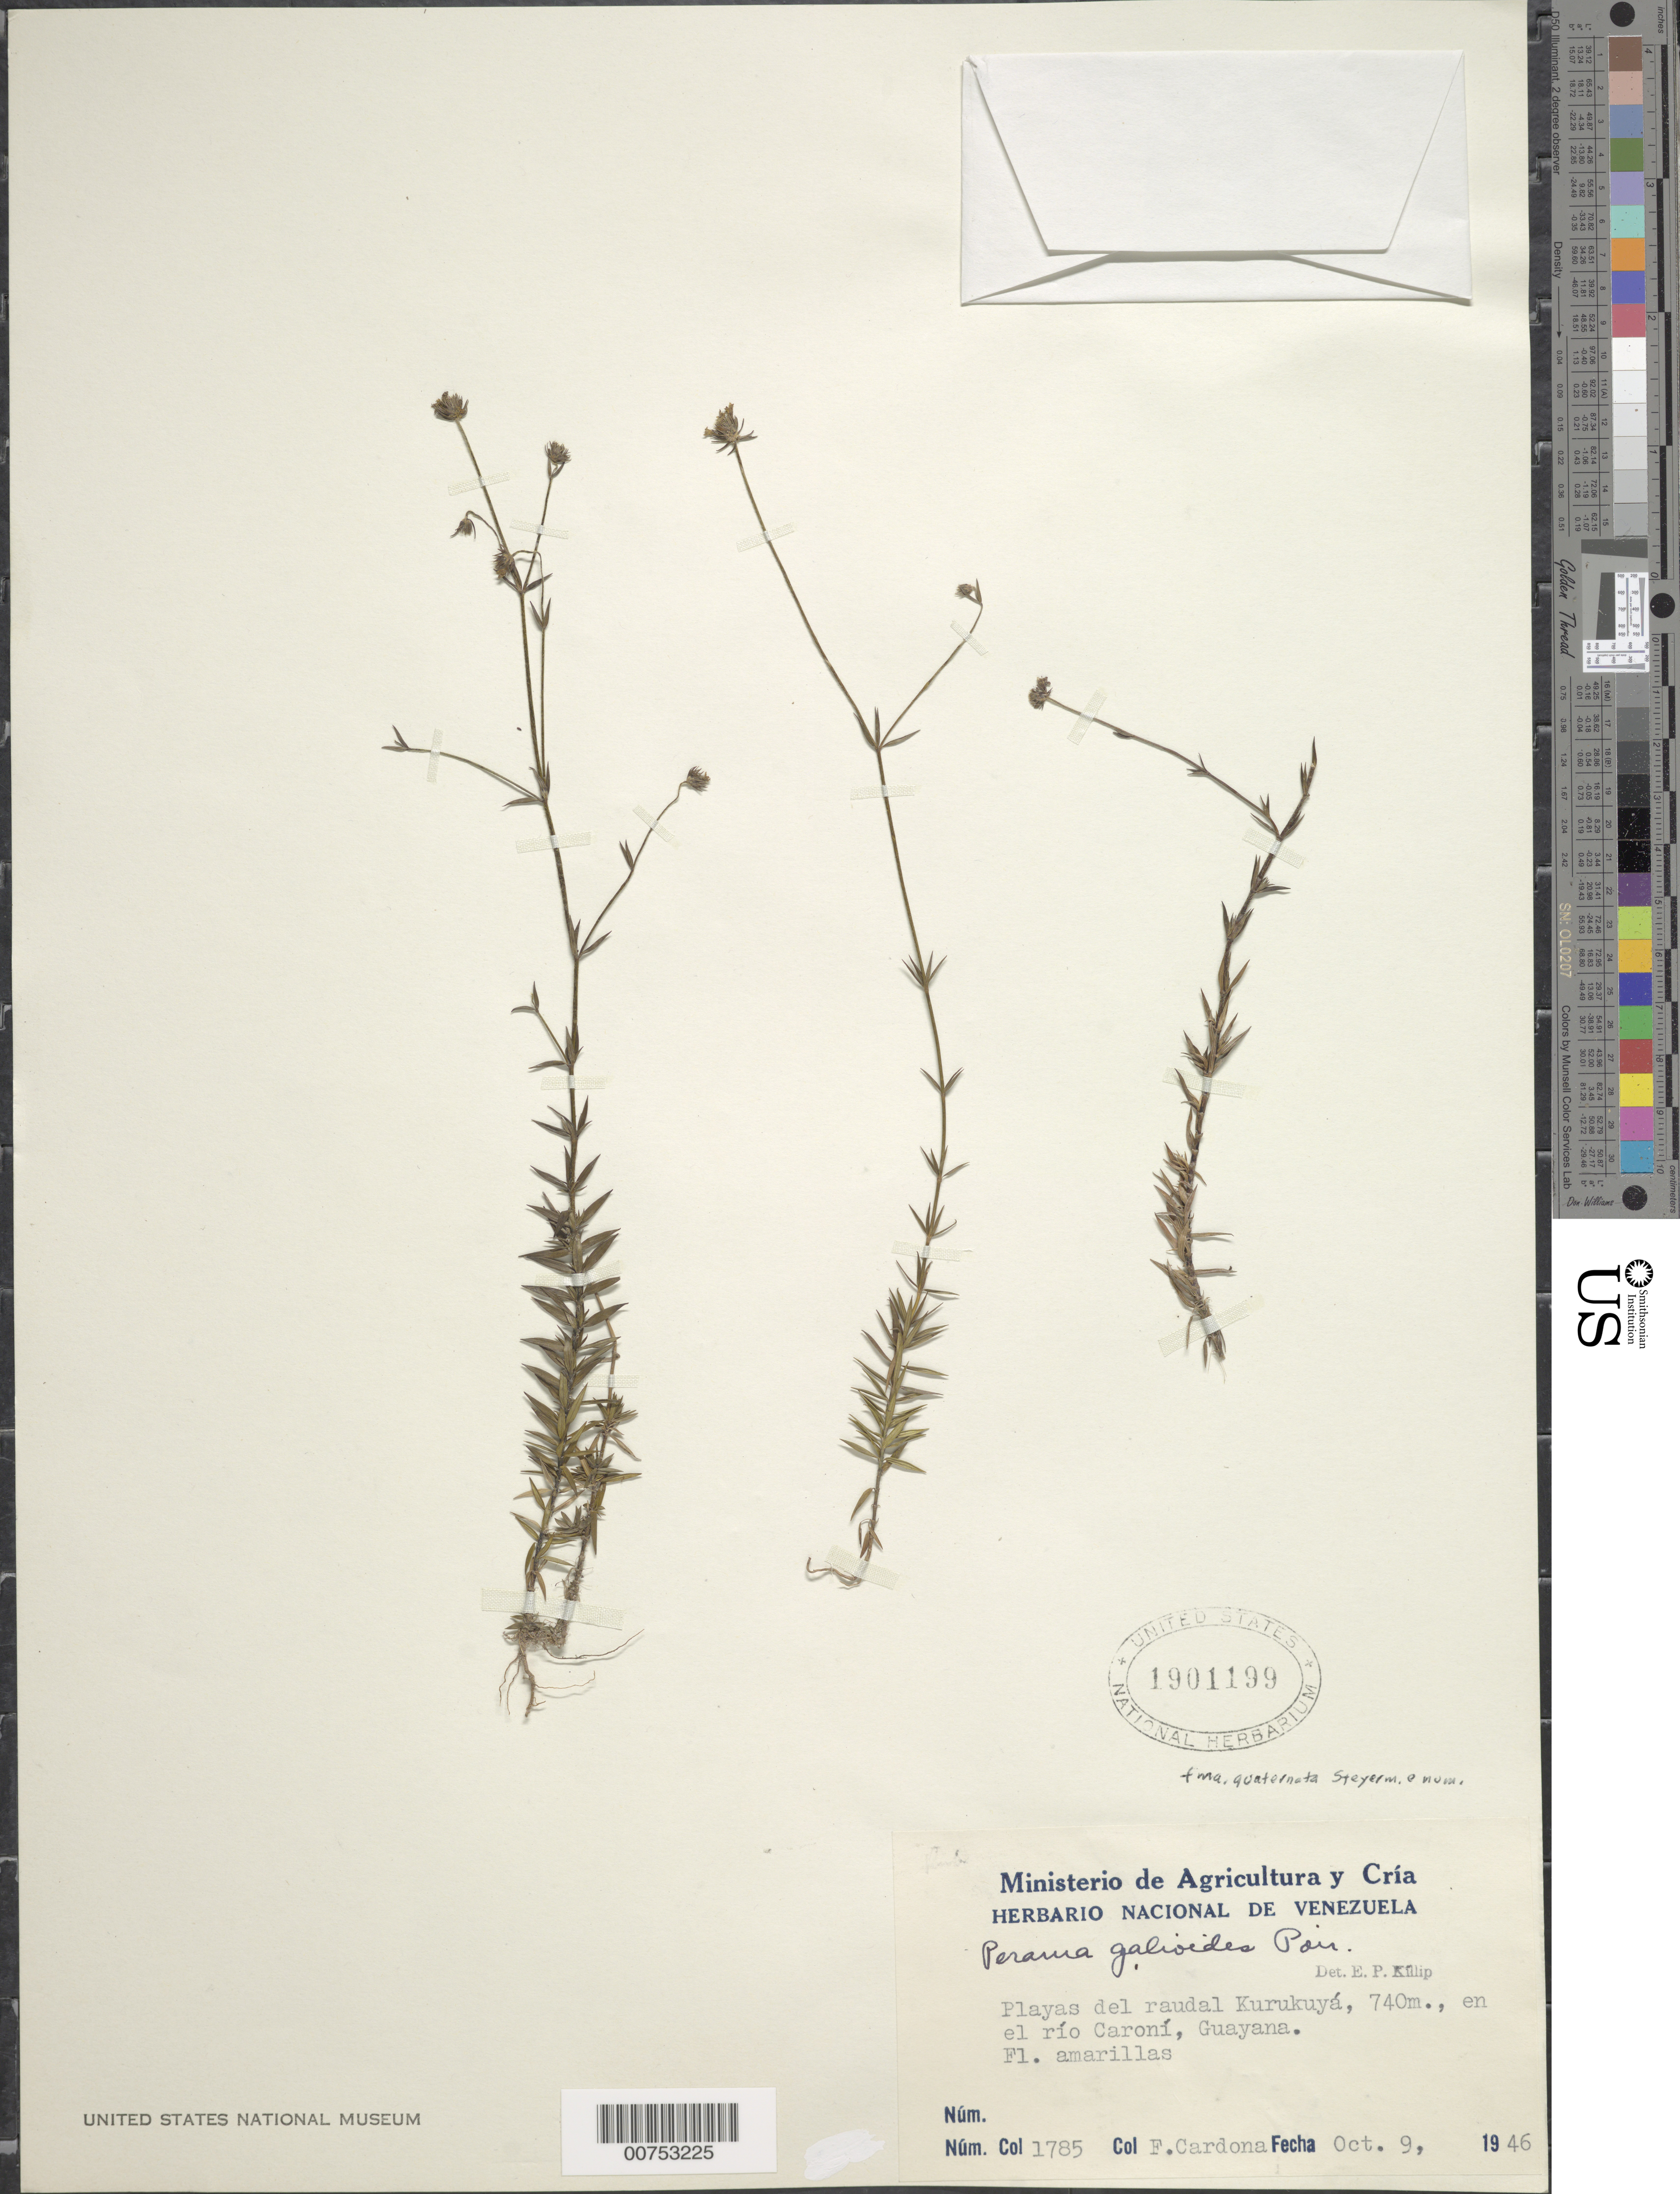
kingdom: Plantae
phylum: Tracheophyta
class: Magnoliopsida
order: Gentianales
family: Rubiaceae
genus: Perama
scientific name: Perama galioides f. guaternata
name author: Steyerm.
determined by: Killip, Ellsworth P.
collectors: F. Cardona Puig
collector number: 1785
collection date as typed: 9-Oct-46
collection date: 1946-10-09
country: Venezuela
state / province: Bolívar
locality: Río Caroní, Raudal Kurukuyá (Guayana)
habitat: Playas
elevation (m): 740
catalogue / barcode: US 1901199